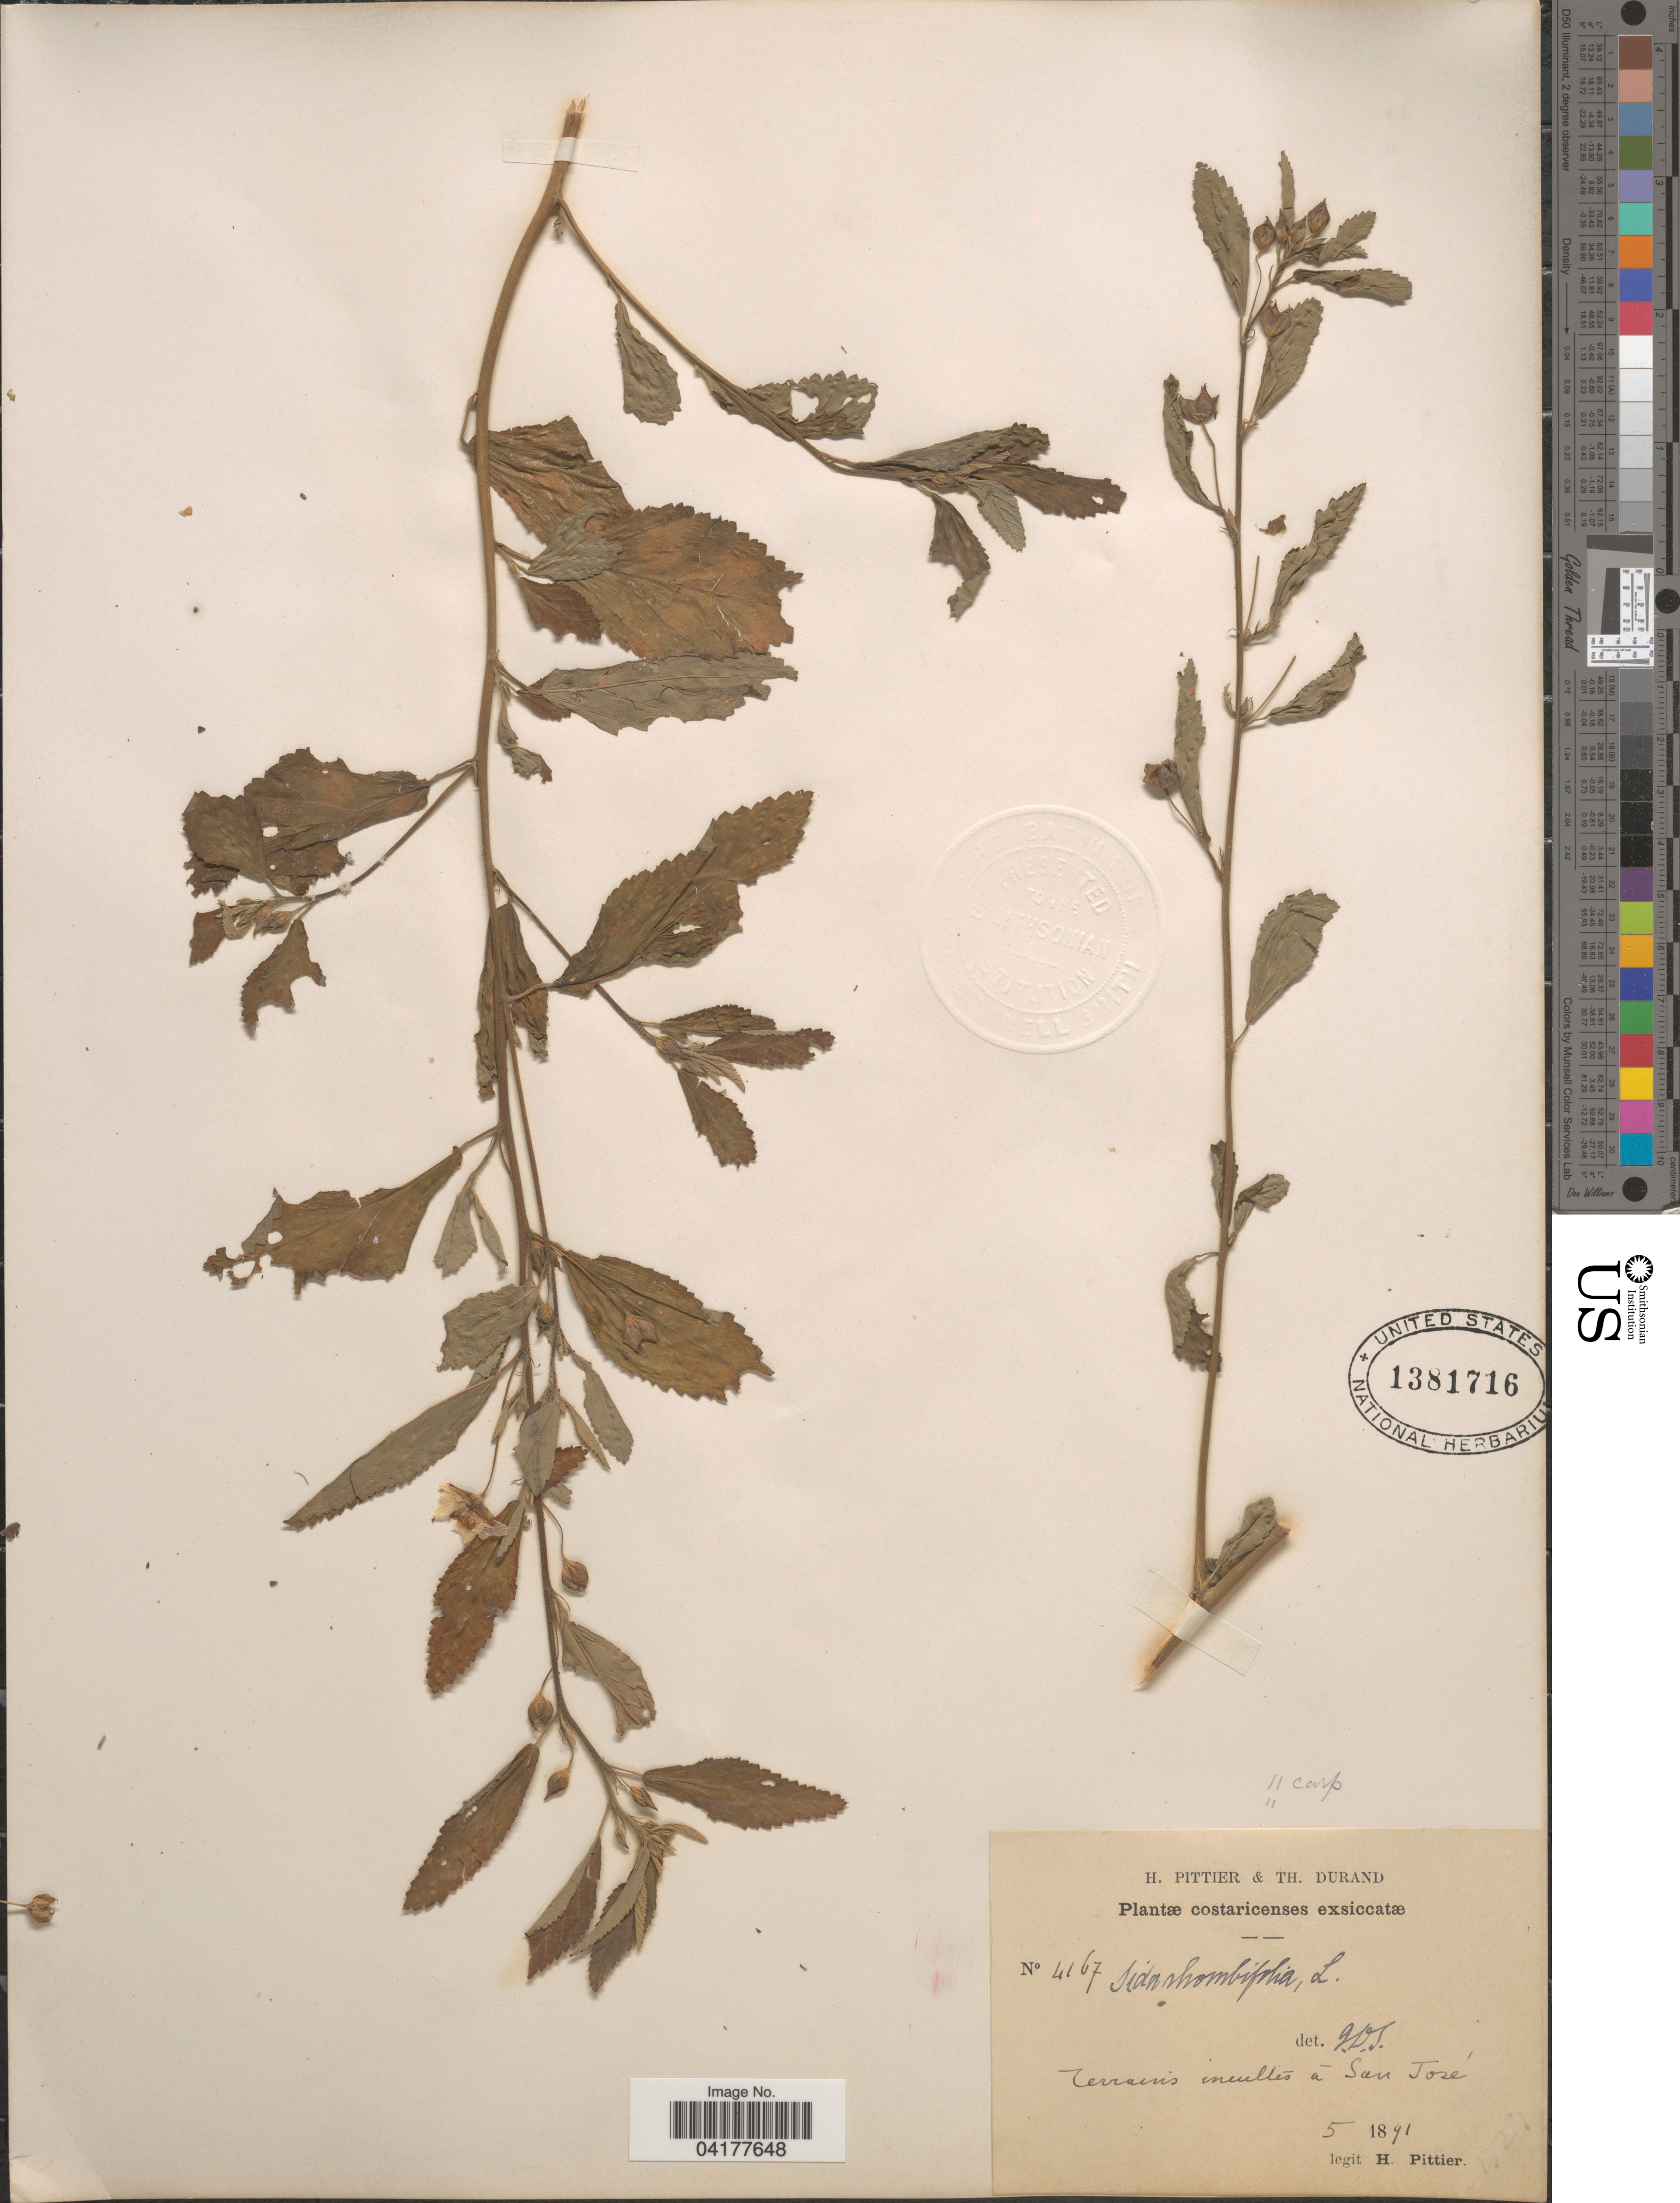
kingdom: Plantae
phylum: Tracheophyta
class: Magnoliopsida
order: Malvales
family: Malvaceae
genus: Sida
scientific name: Sida rhombifolia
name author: L.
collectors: H. F. Pittier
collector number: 4167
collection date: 1891-05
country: Costa Rica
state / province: San José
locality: Terrains incultes á San José.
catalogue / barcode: US 1381716